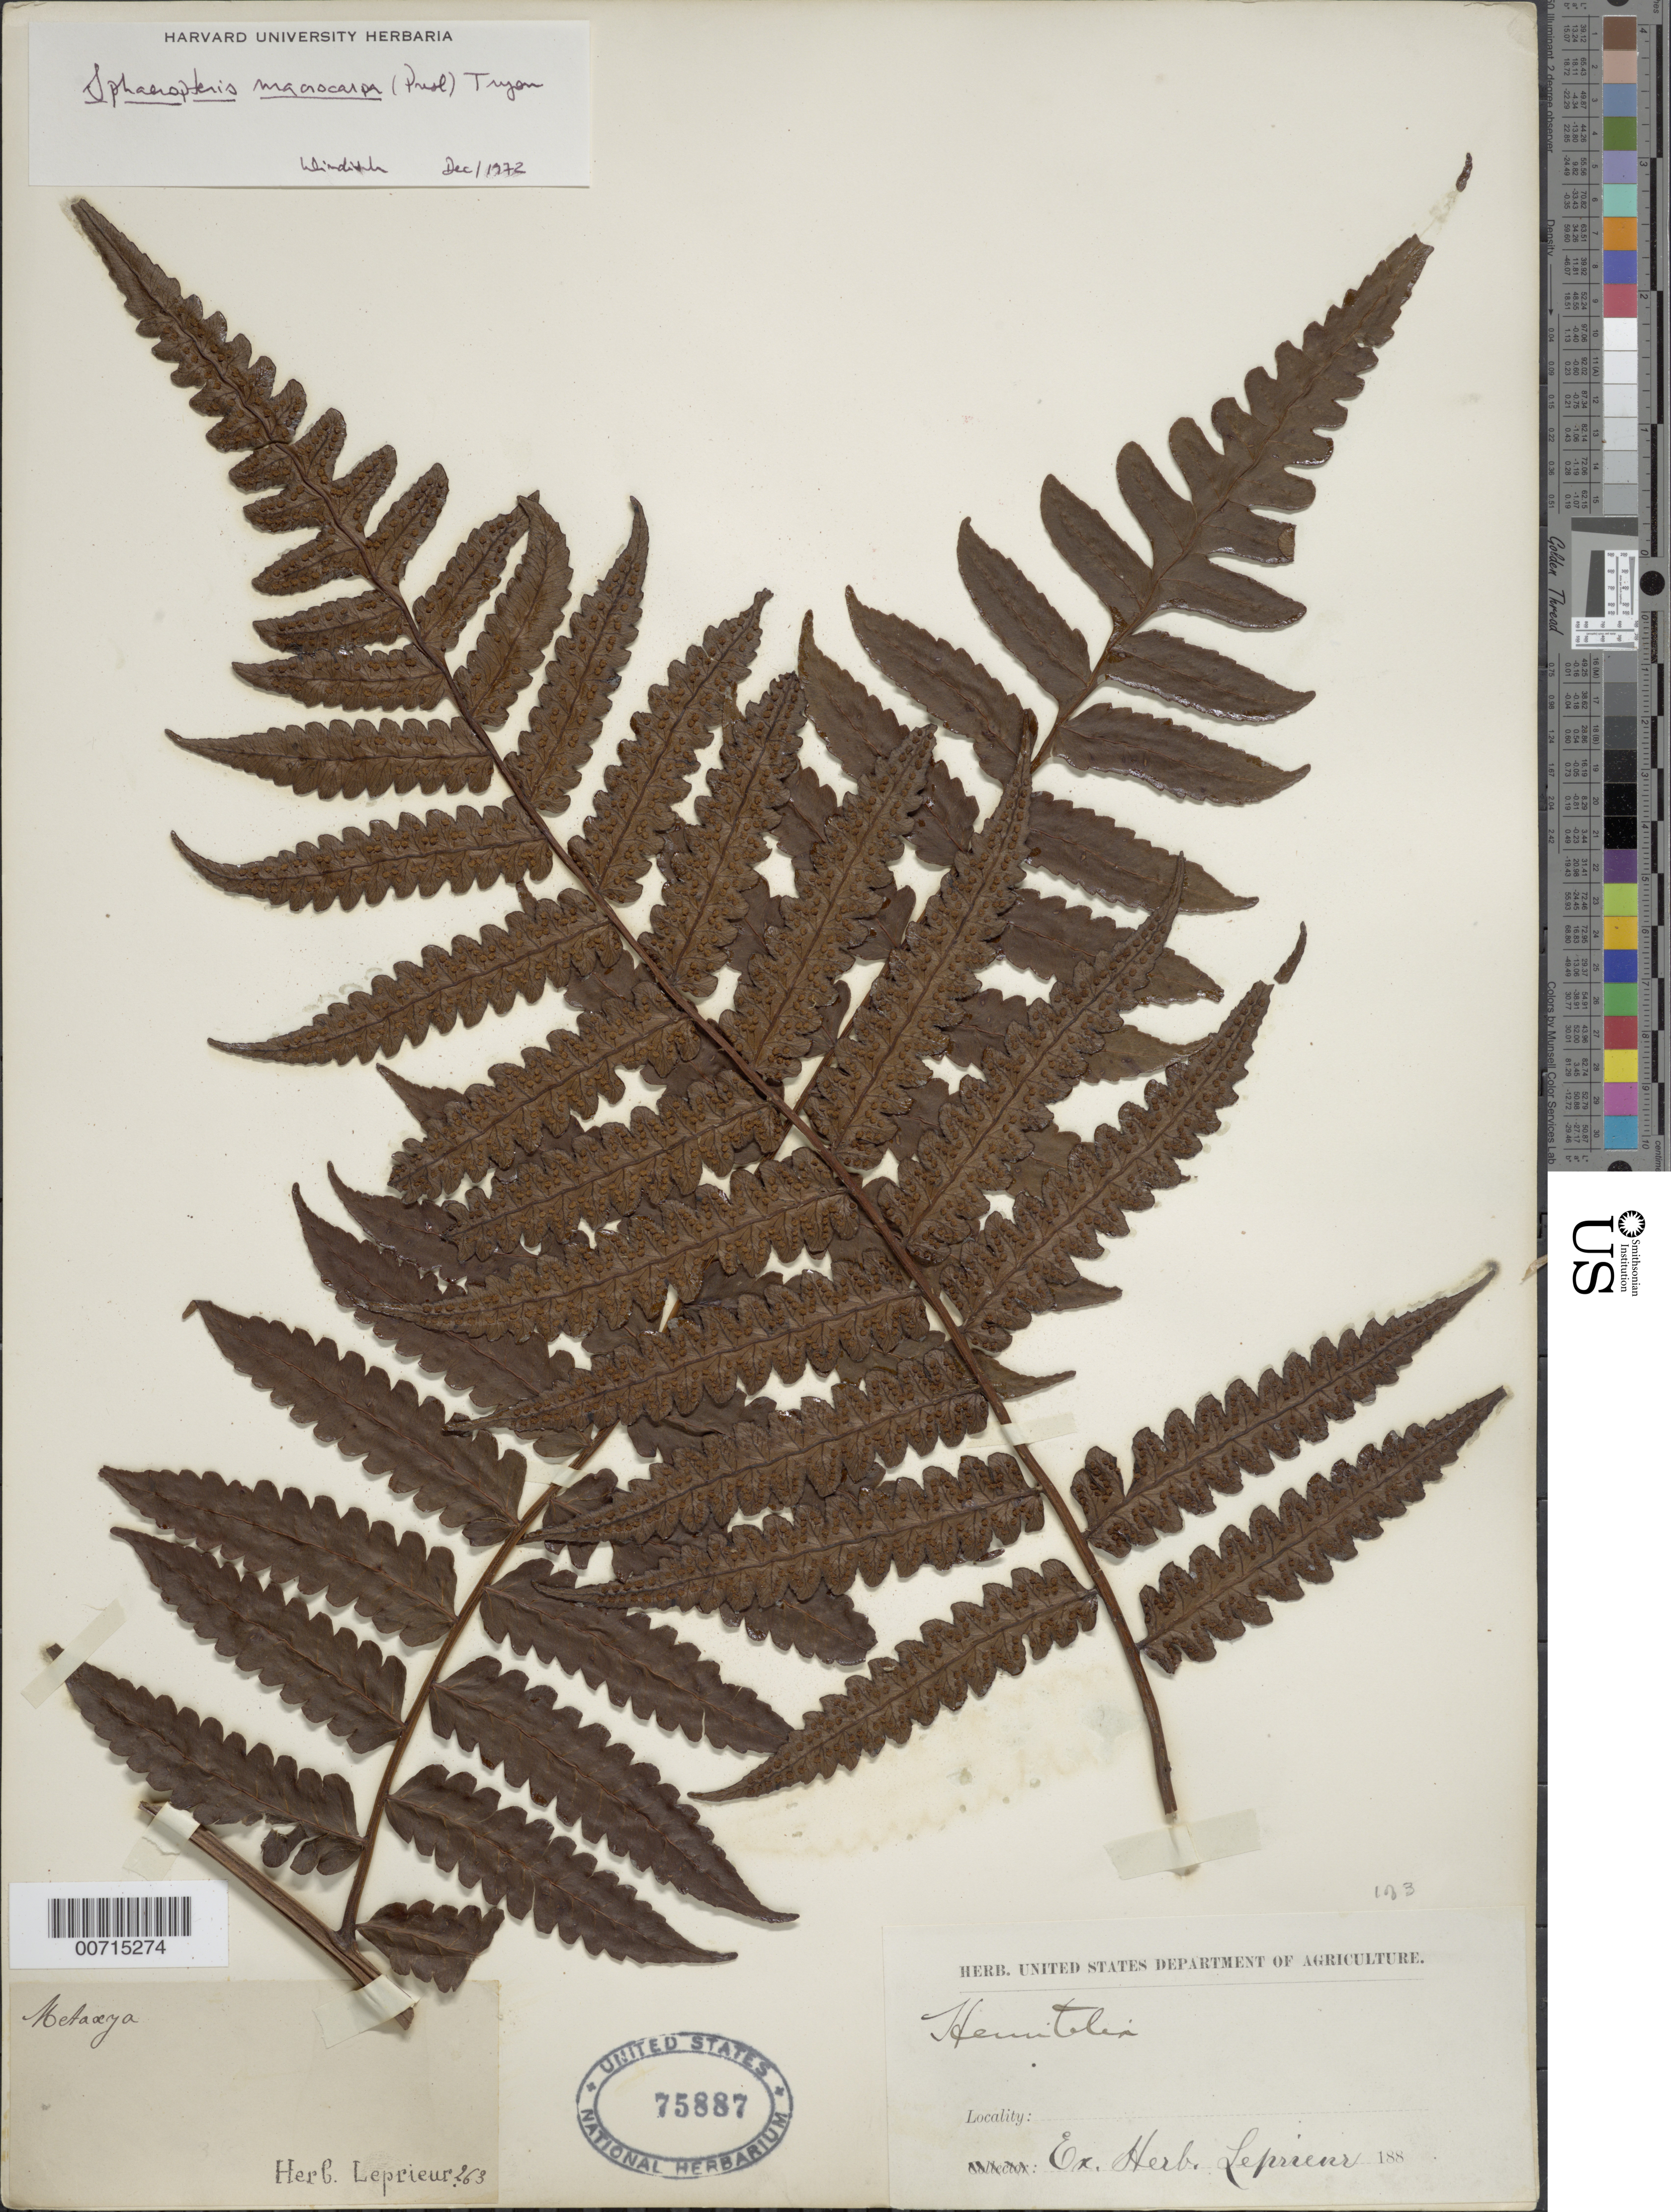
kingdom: Plantae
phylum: Tracheophyta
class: Polypodiopsida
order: Cyatheales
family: Cyatheaceae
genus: Cyathea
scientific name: Cyathea macrocarpa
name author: (C. Presl) Domin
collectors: F. M. R. Leprieur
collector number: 263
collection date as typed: July 1847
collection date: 1847-07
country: French Guiana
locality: Mont Serpent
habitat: Ad torrentium exjess in declisir abruptes mont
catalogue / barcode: US 75887